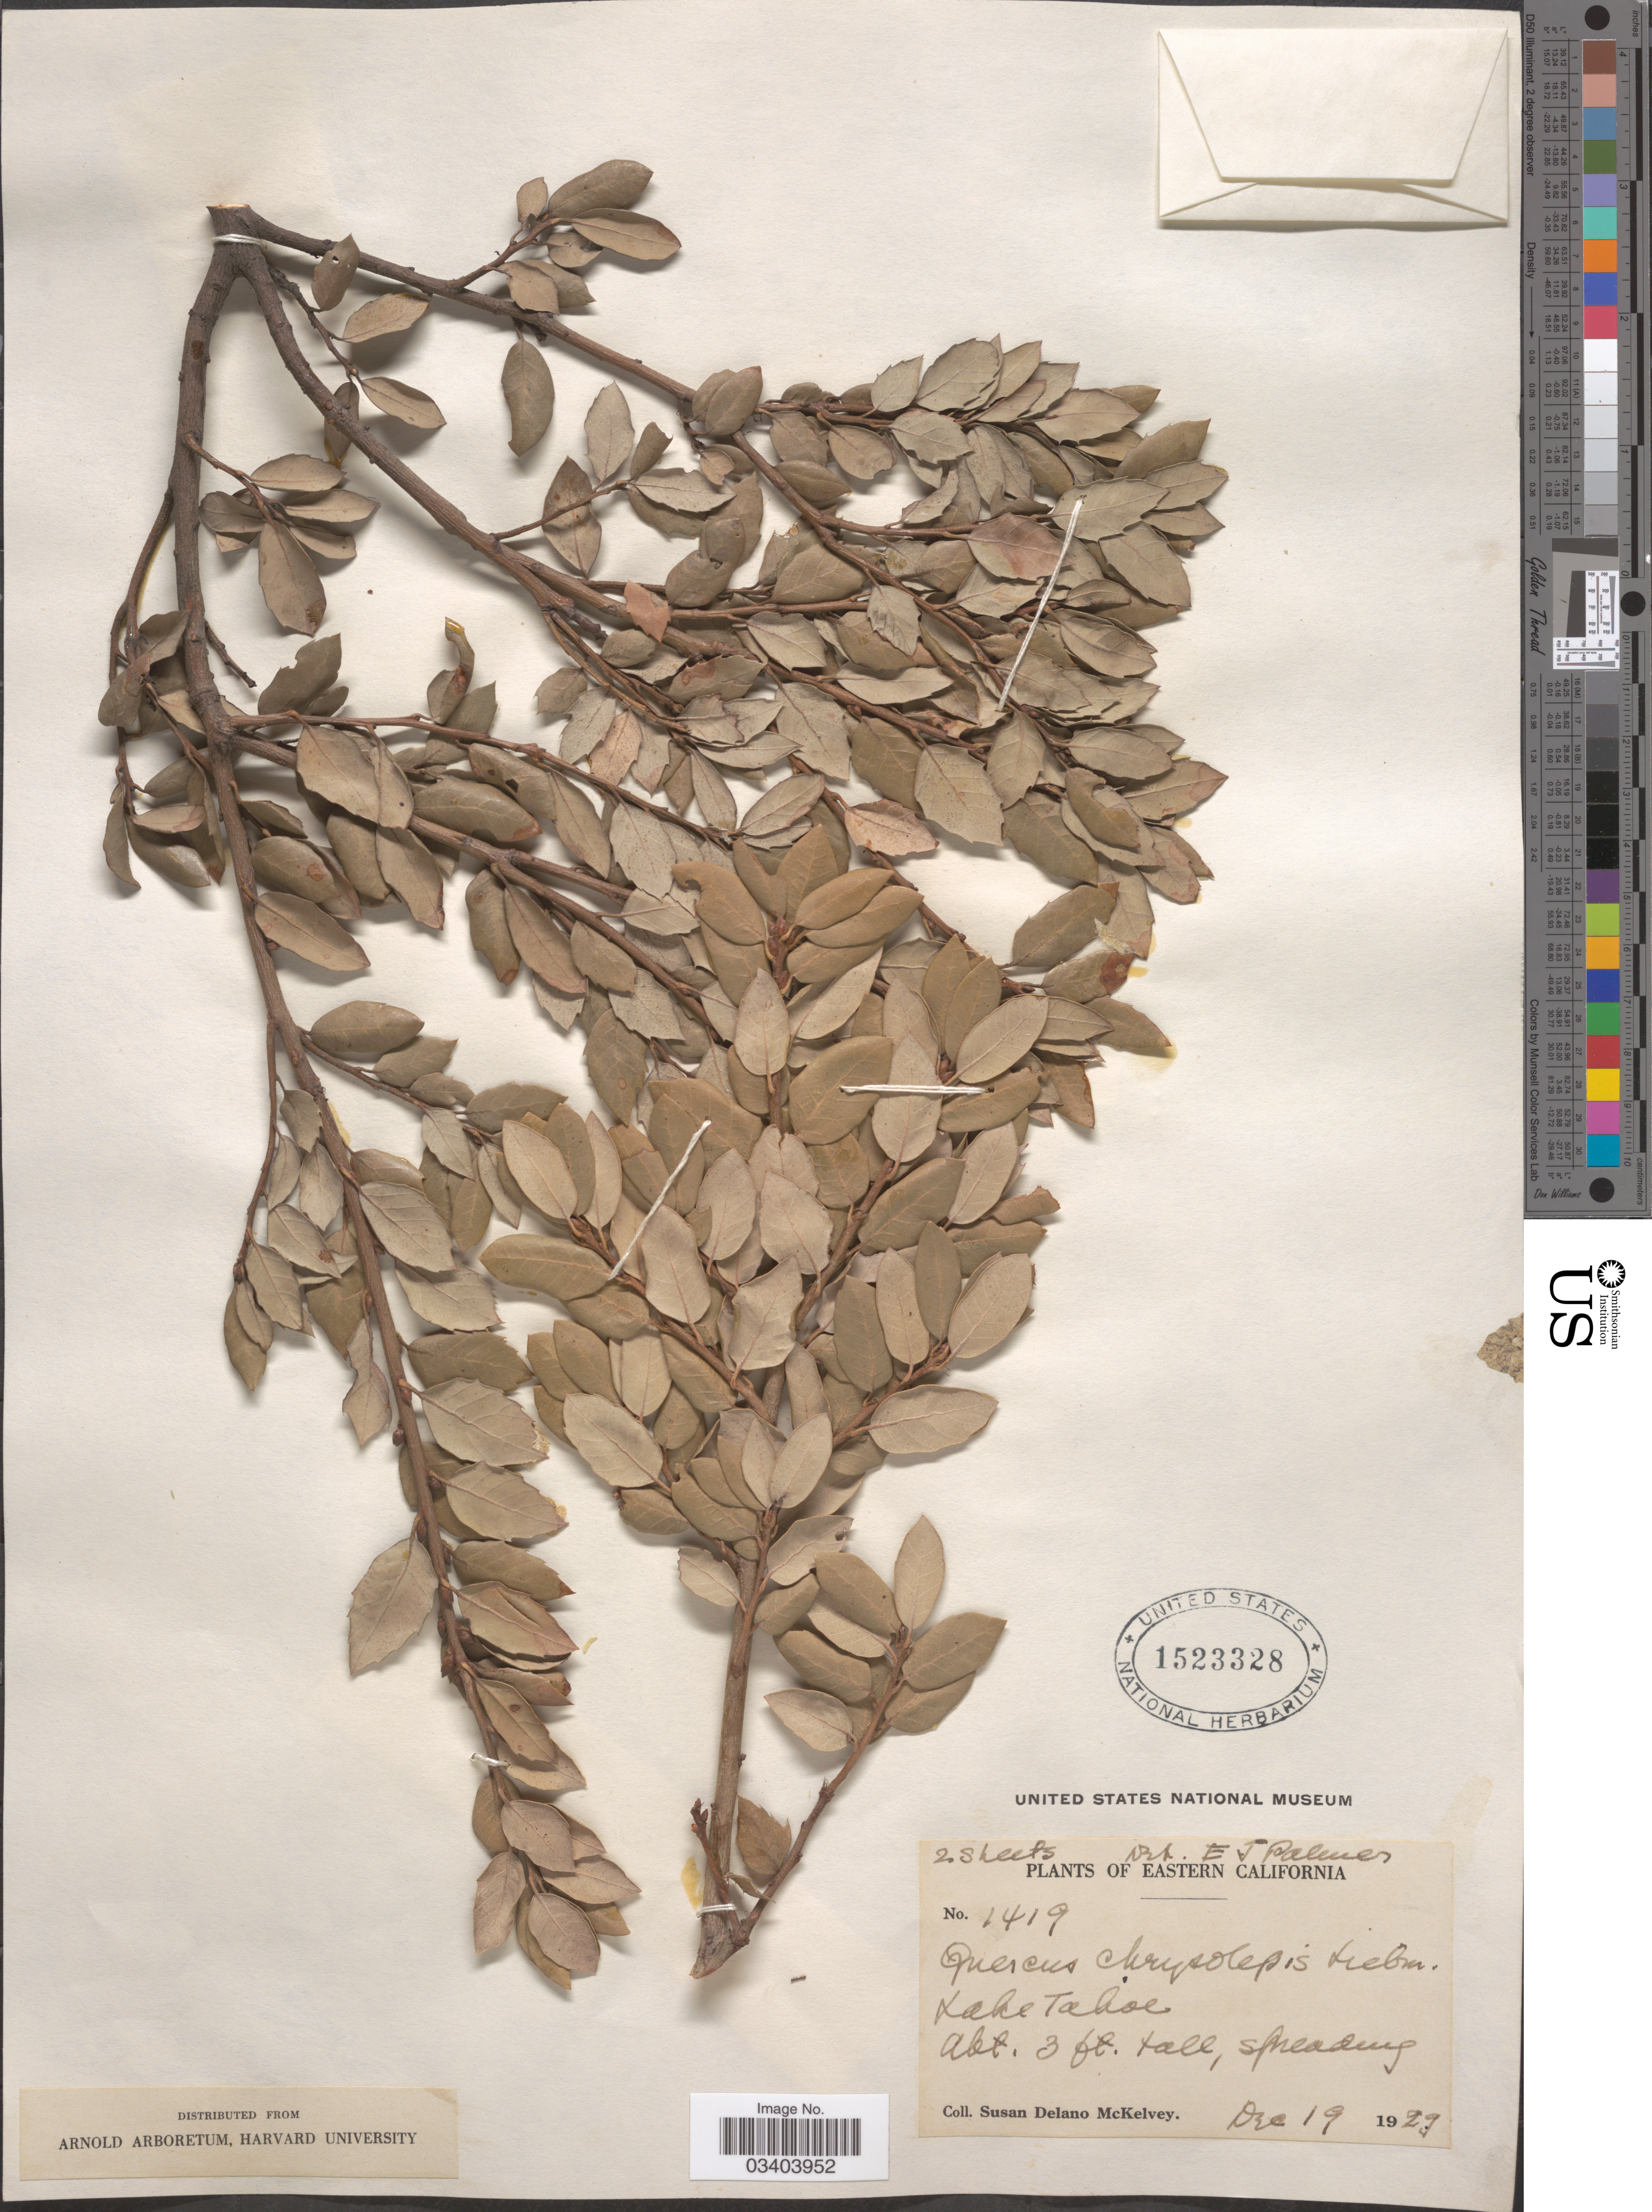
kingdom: Plantae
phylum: Tracheophyta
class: Magnoliopsida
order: Fagales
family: Fagaceae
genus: Quercus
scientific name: Quercus chrysolepis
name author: Liebm.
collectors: S. A. McKelvey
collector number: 1419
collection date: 1929-12-19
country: United States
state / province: California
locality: Eastern California. Lake Tahoe.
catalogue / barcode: US 1523328